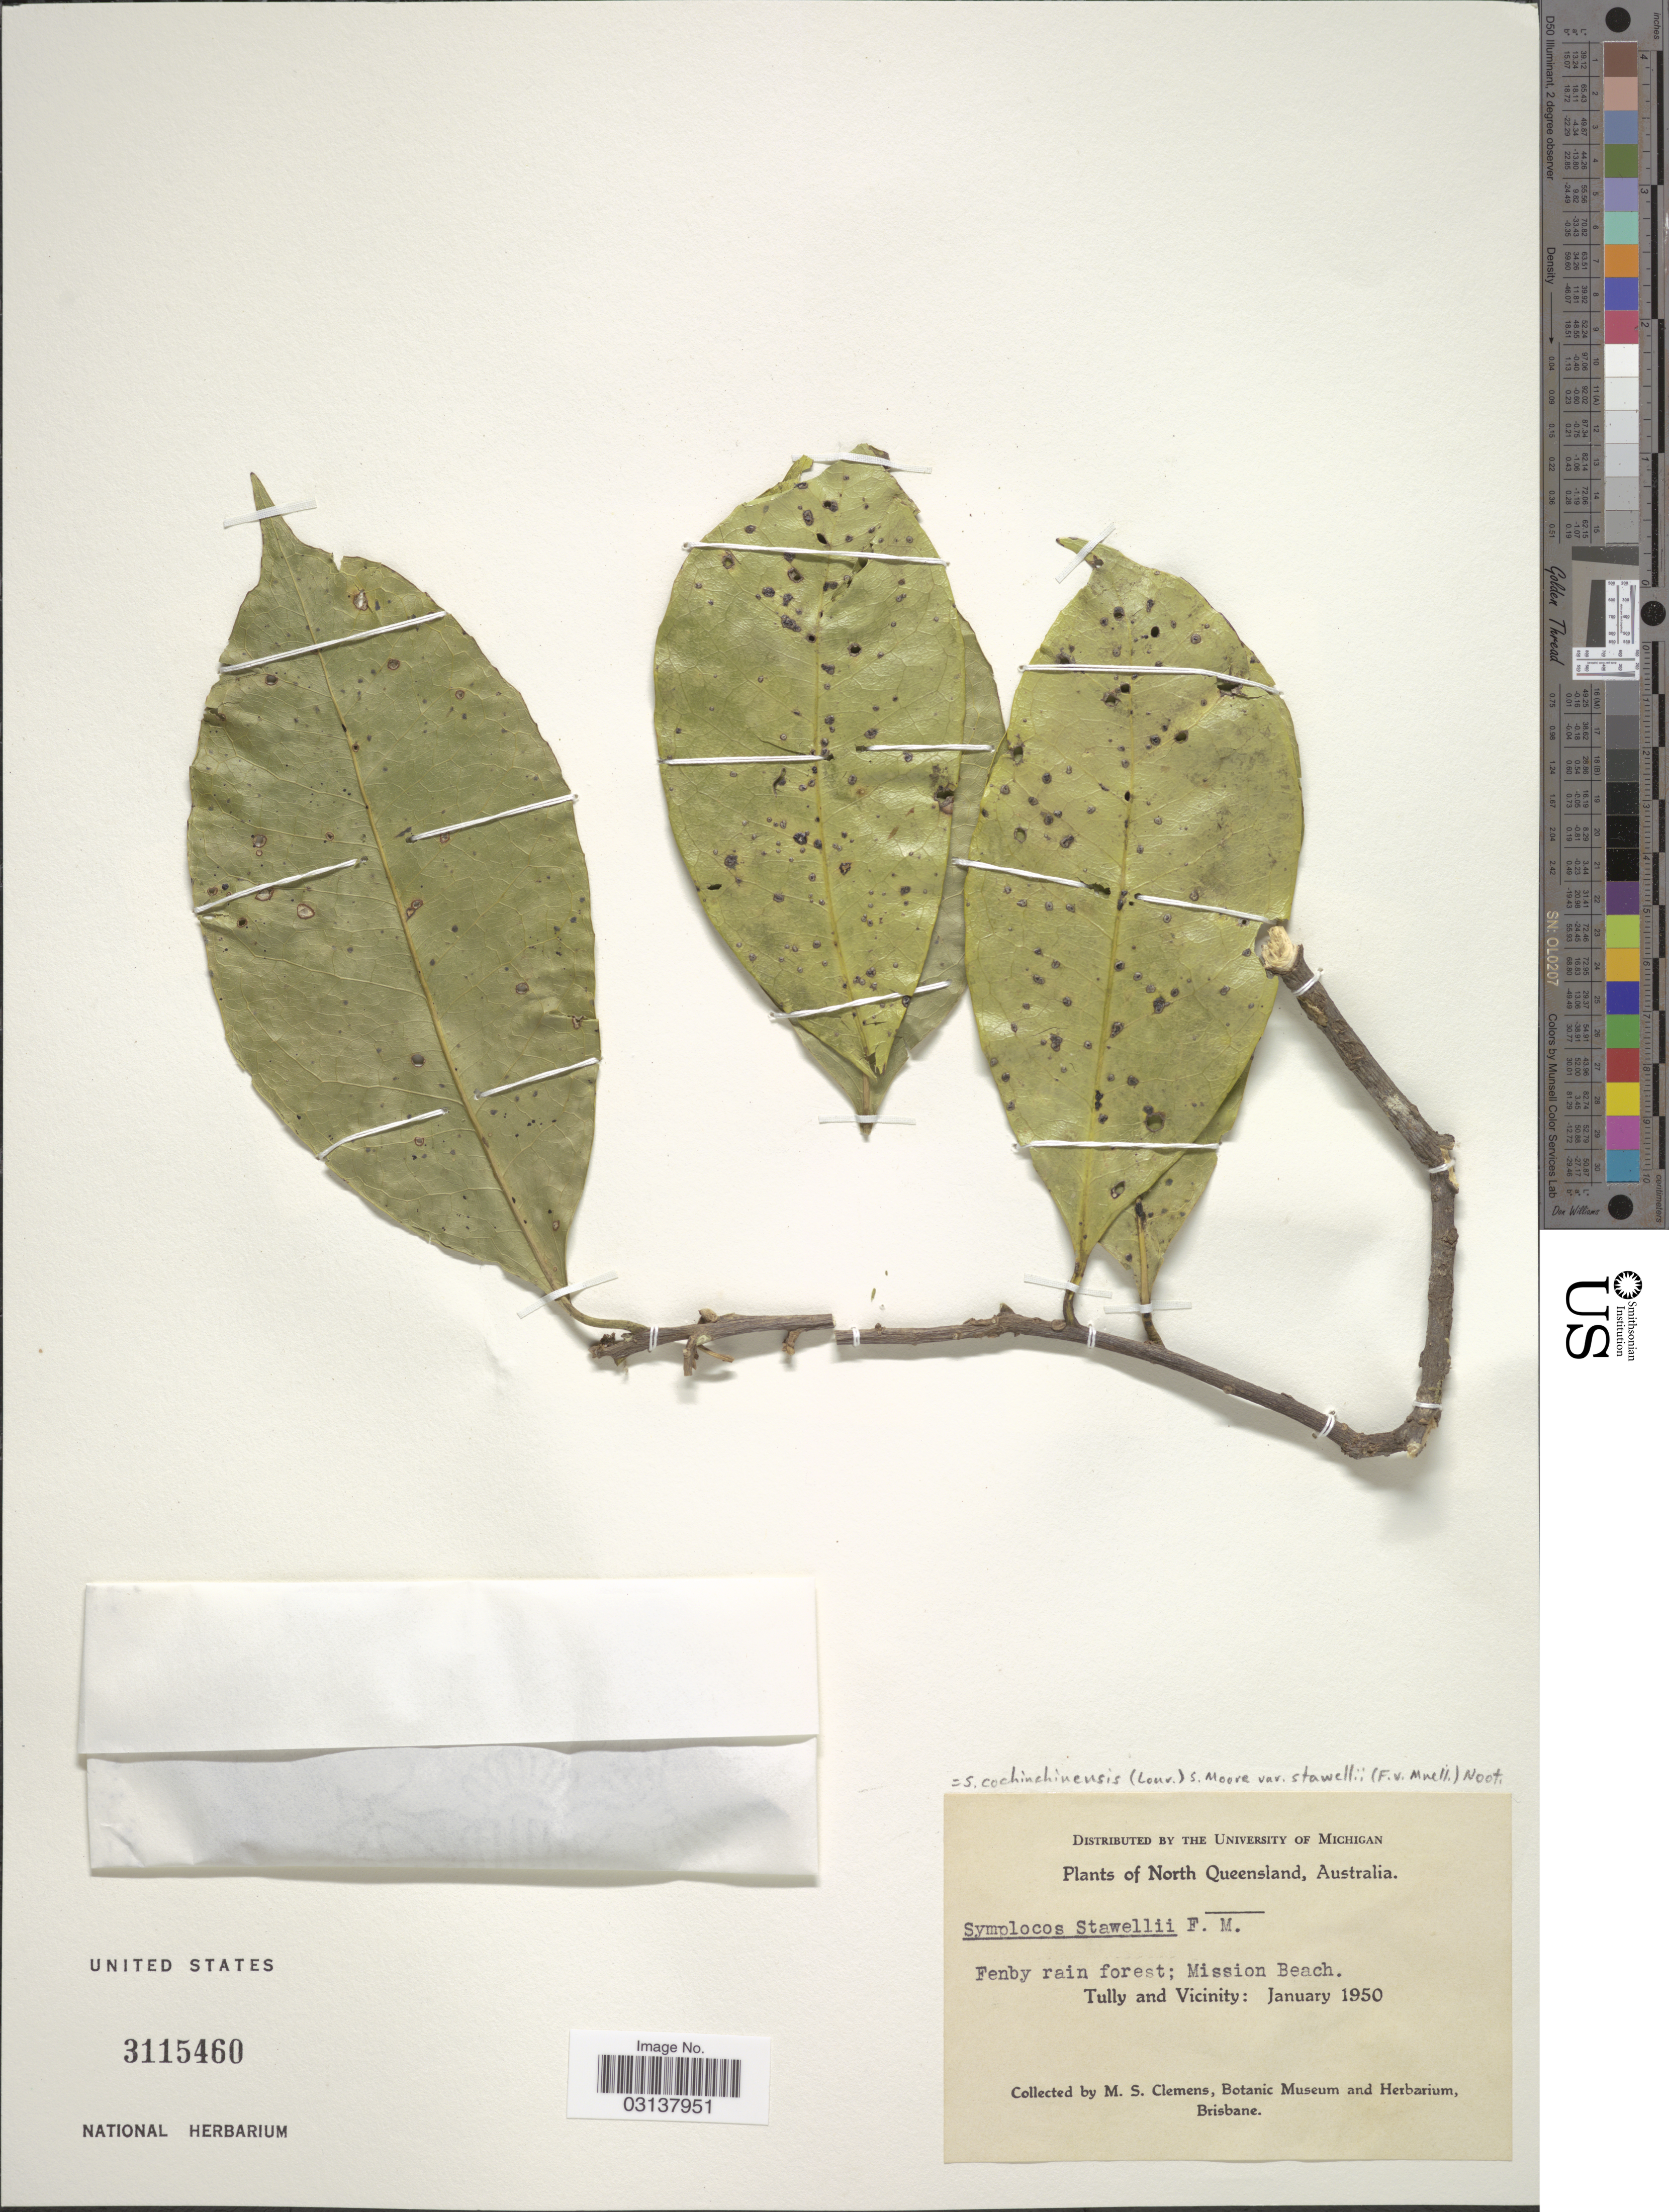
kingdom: Plantae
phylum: Tracheophyta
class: Magnoliopsida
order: Ericales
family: Symplocaceae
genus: Symplocos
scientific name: Symplocos stawellii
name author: F. Muell.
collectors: M. S. Clemens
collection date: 1950-01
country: Australia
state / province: Queensland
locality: North Queensland. Fenby rain forest; Mission Beach. Tully and Vicinity.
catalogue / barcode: US 3115460